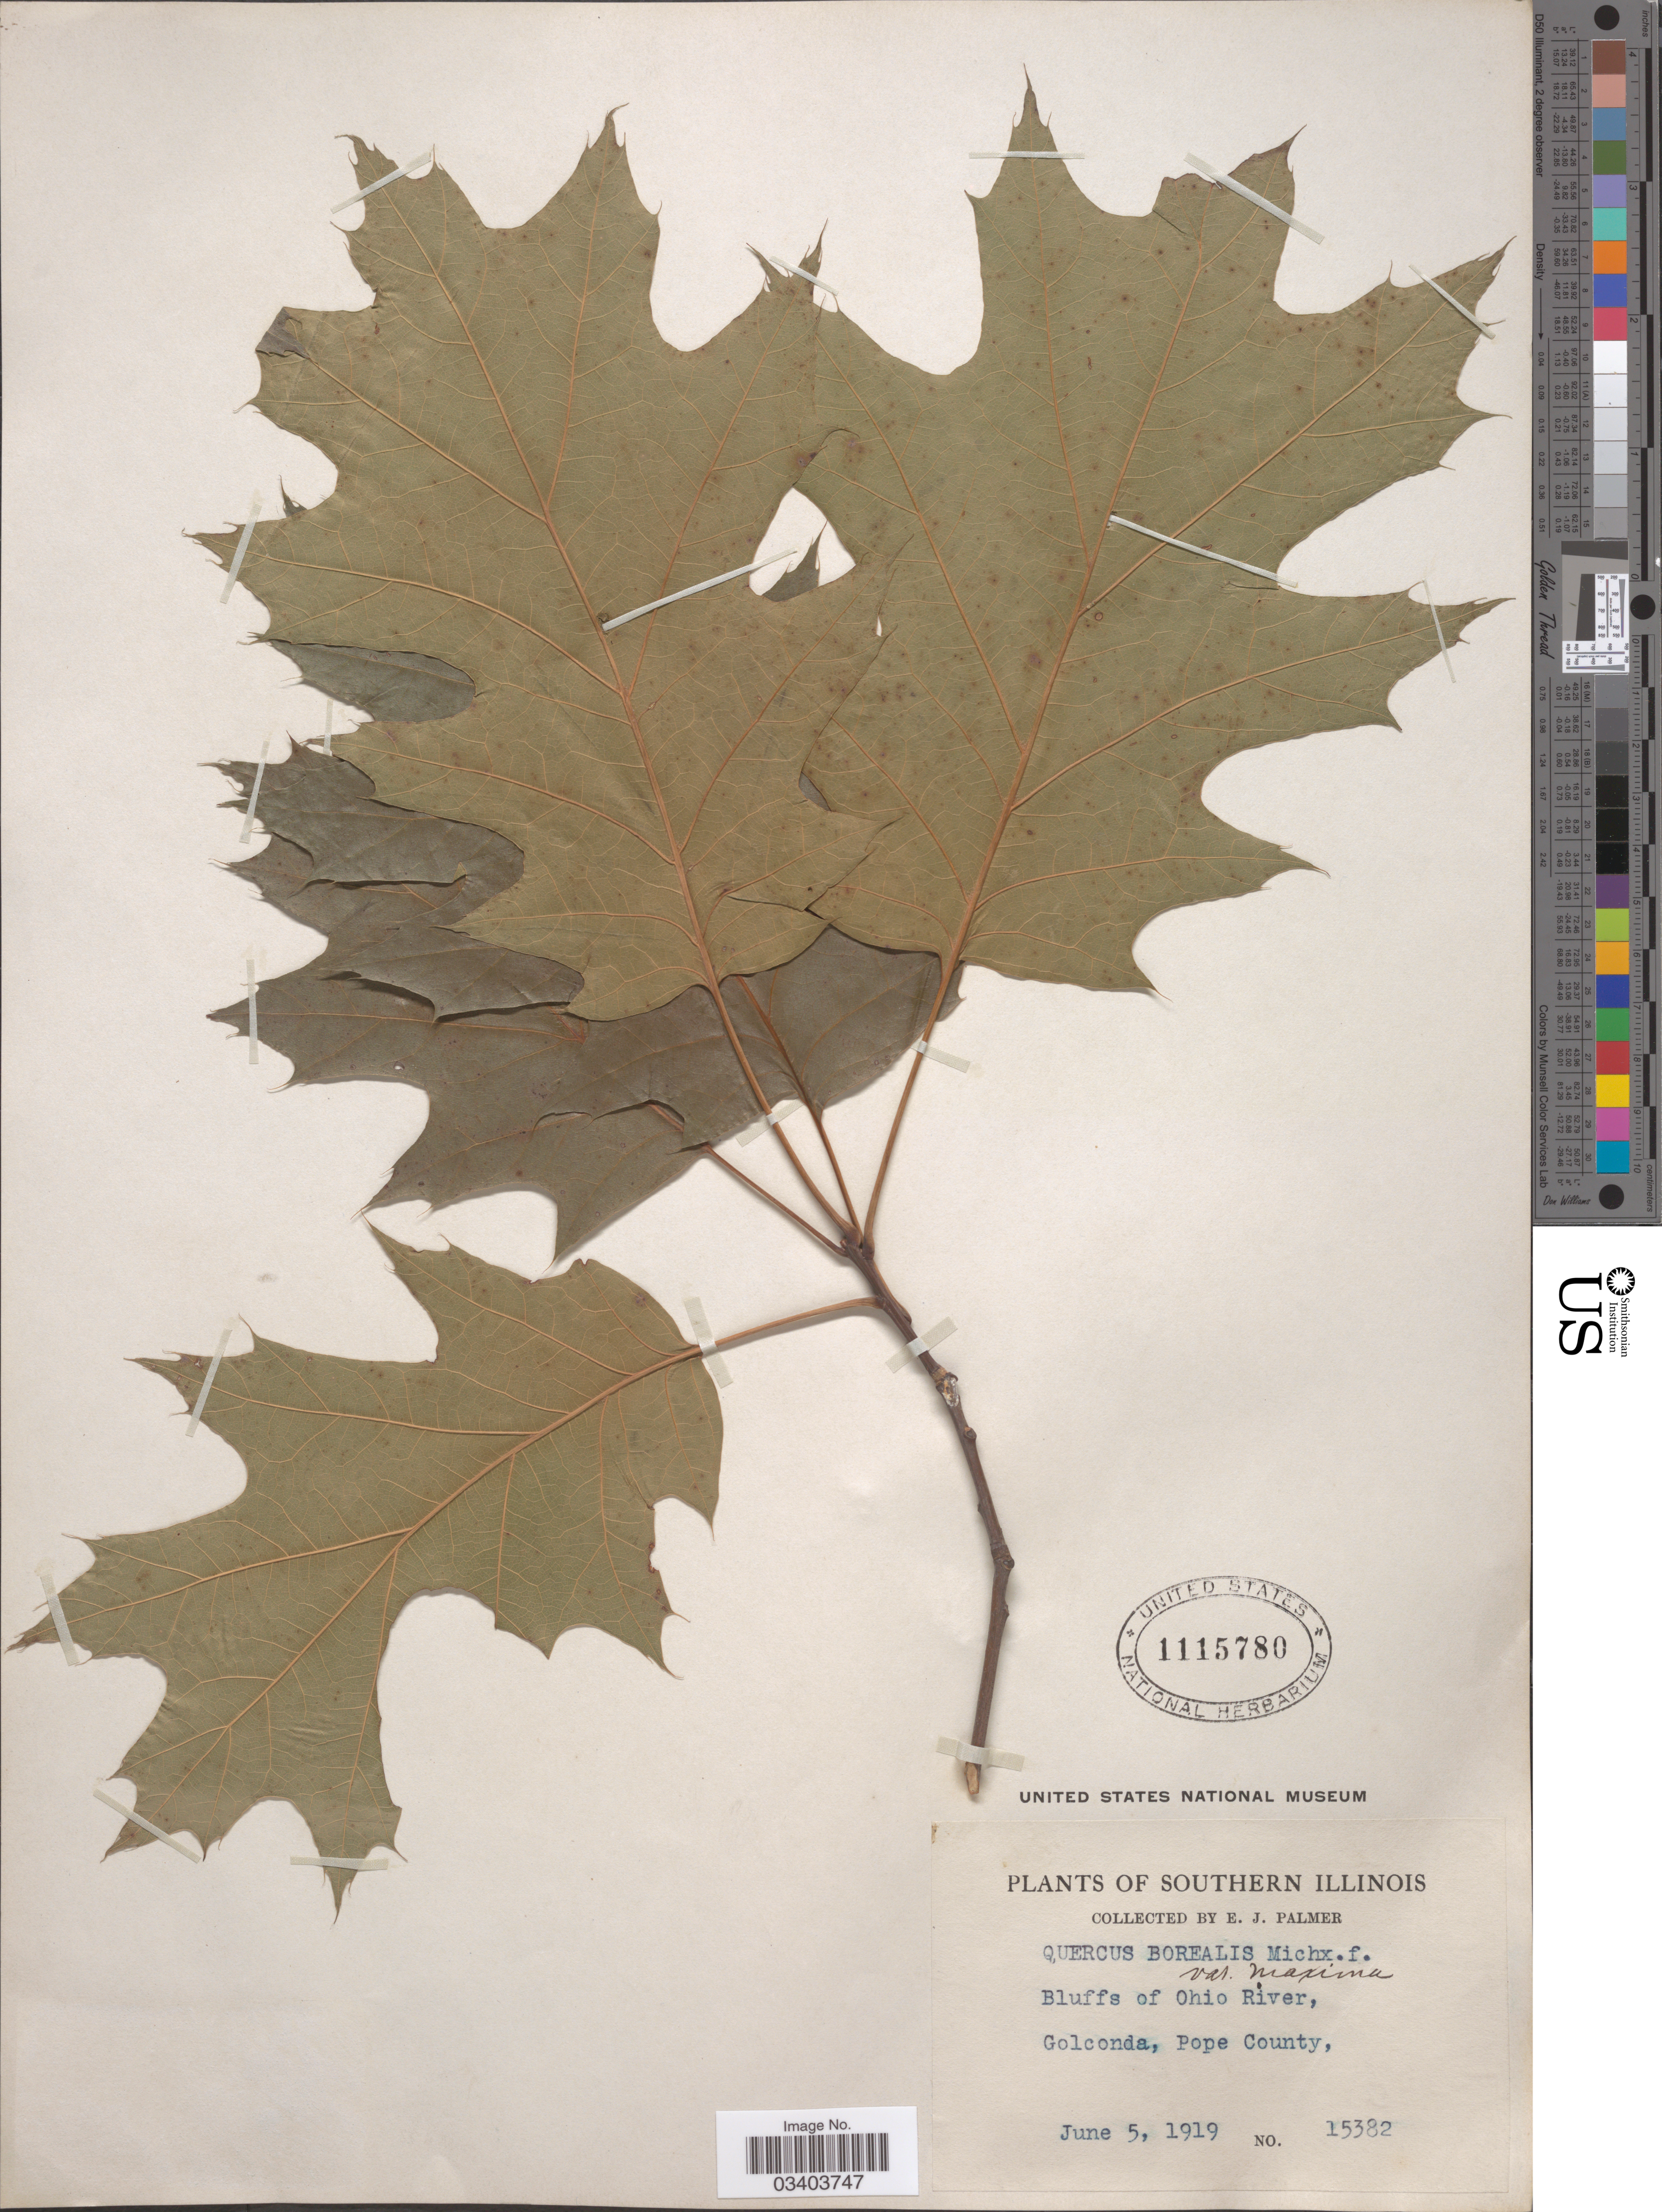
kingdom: Plantae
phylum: Tracheophyta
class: Magnoliopsida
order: Fagales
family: Fagaceae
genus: Quercus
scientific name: Quercus borealis var. maxima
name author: (Marshall) Sarg.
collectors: E. J. Palmer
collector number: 15382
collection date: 1919-06-05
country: United States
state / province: Illinois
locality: Southern Illinois. Bluffs of Ohio River, Golconda, Pope County.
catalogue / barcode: US 1115780